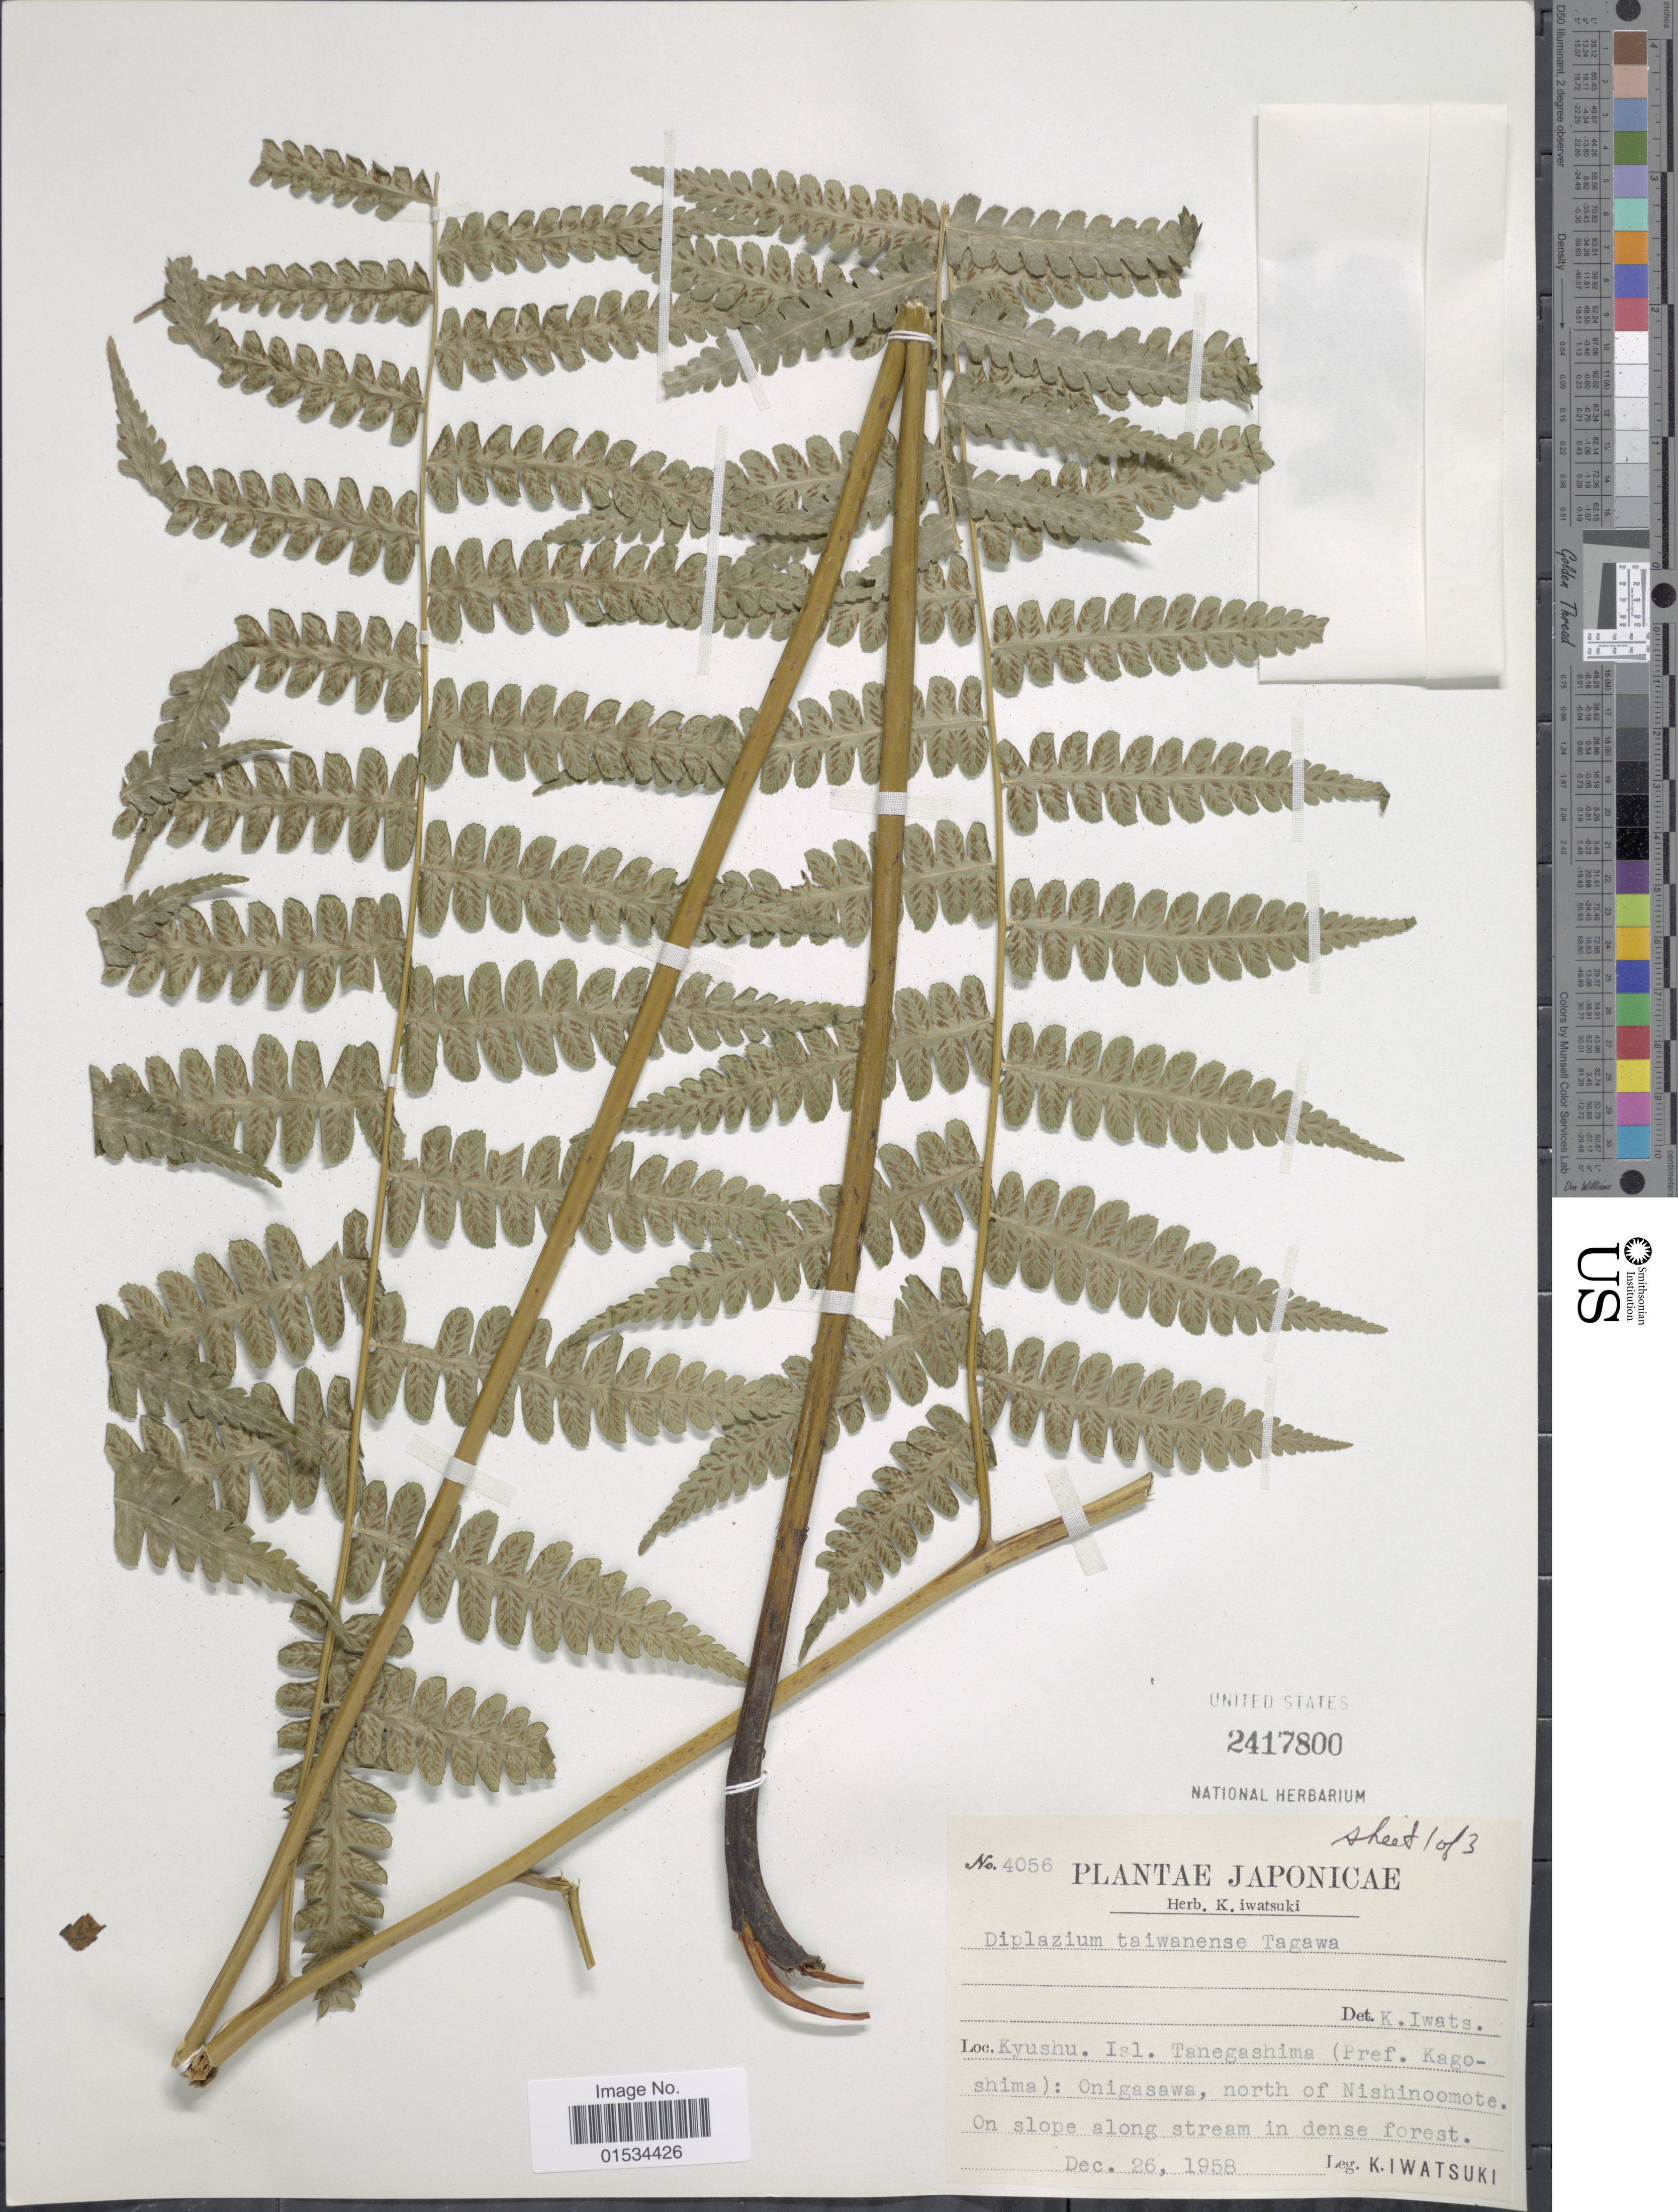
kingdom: Plantae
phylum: Tracheophyta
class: Polypodiopsida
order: Polypodiales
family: Athyriaceae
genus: Diplazium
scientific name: Diplazium taiwanense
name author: Tagawa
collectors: K. Iwatsuki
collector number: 4056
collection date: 1958-12-26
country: Japan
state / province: Kagosima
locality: Kyushu. Isl. Tanegashima, Onigasawa, north of Nishinoomote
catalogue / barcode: US 2417800